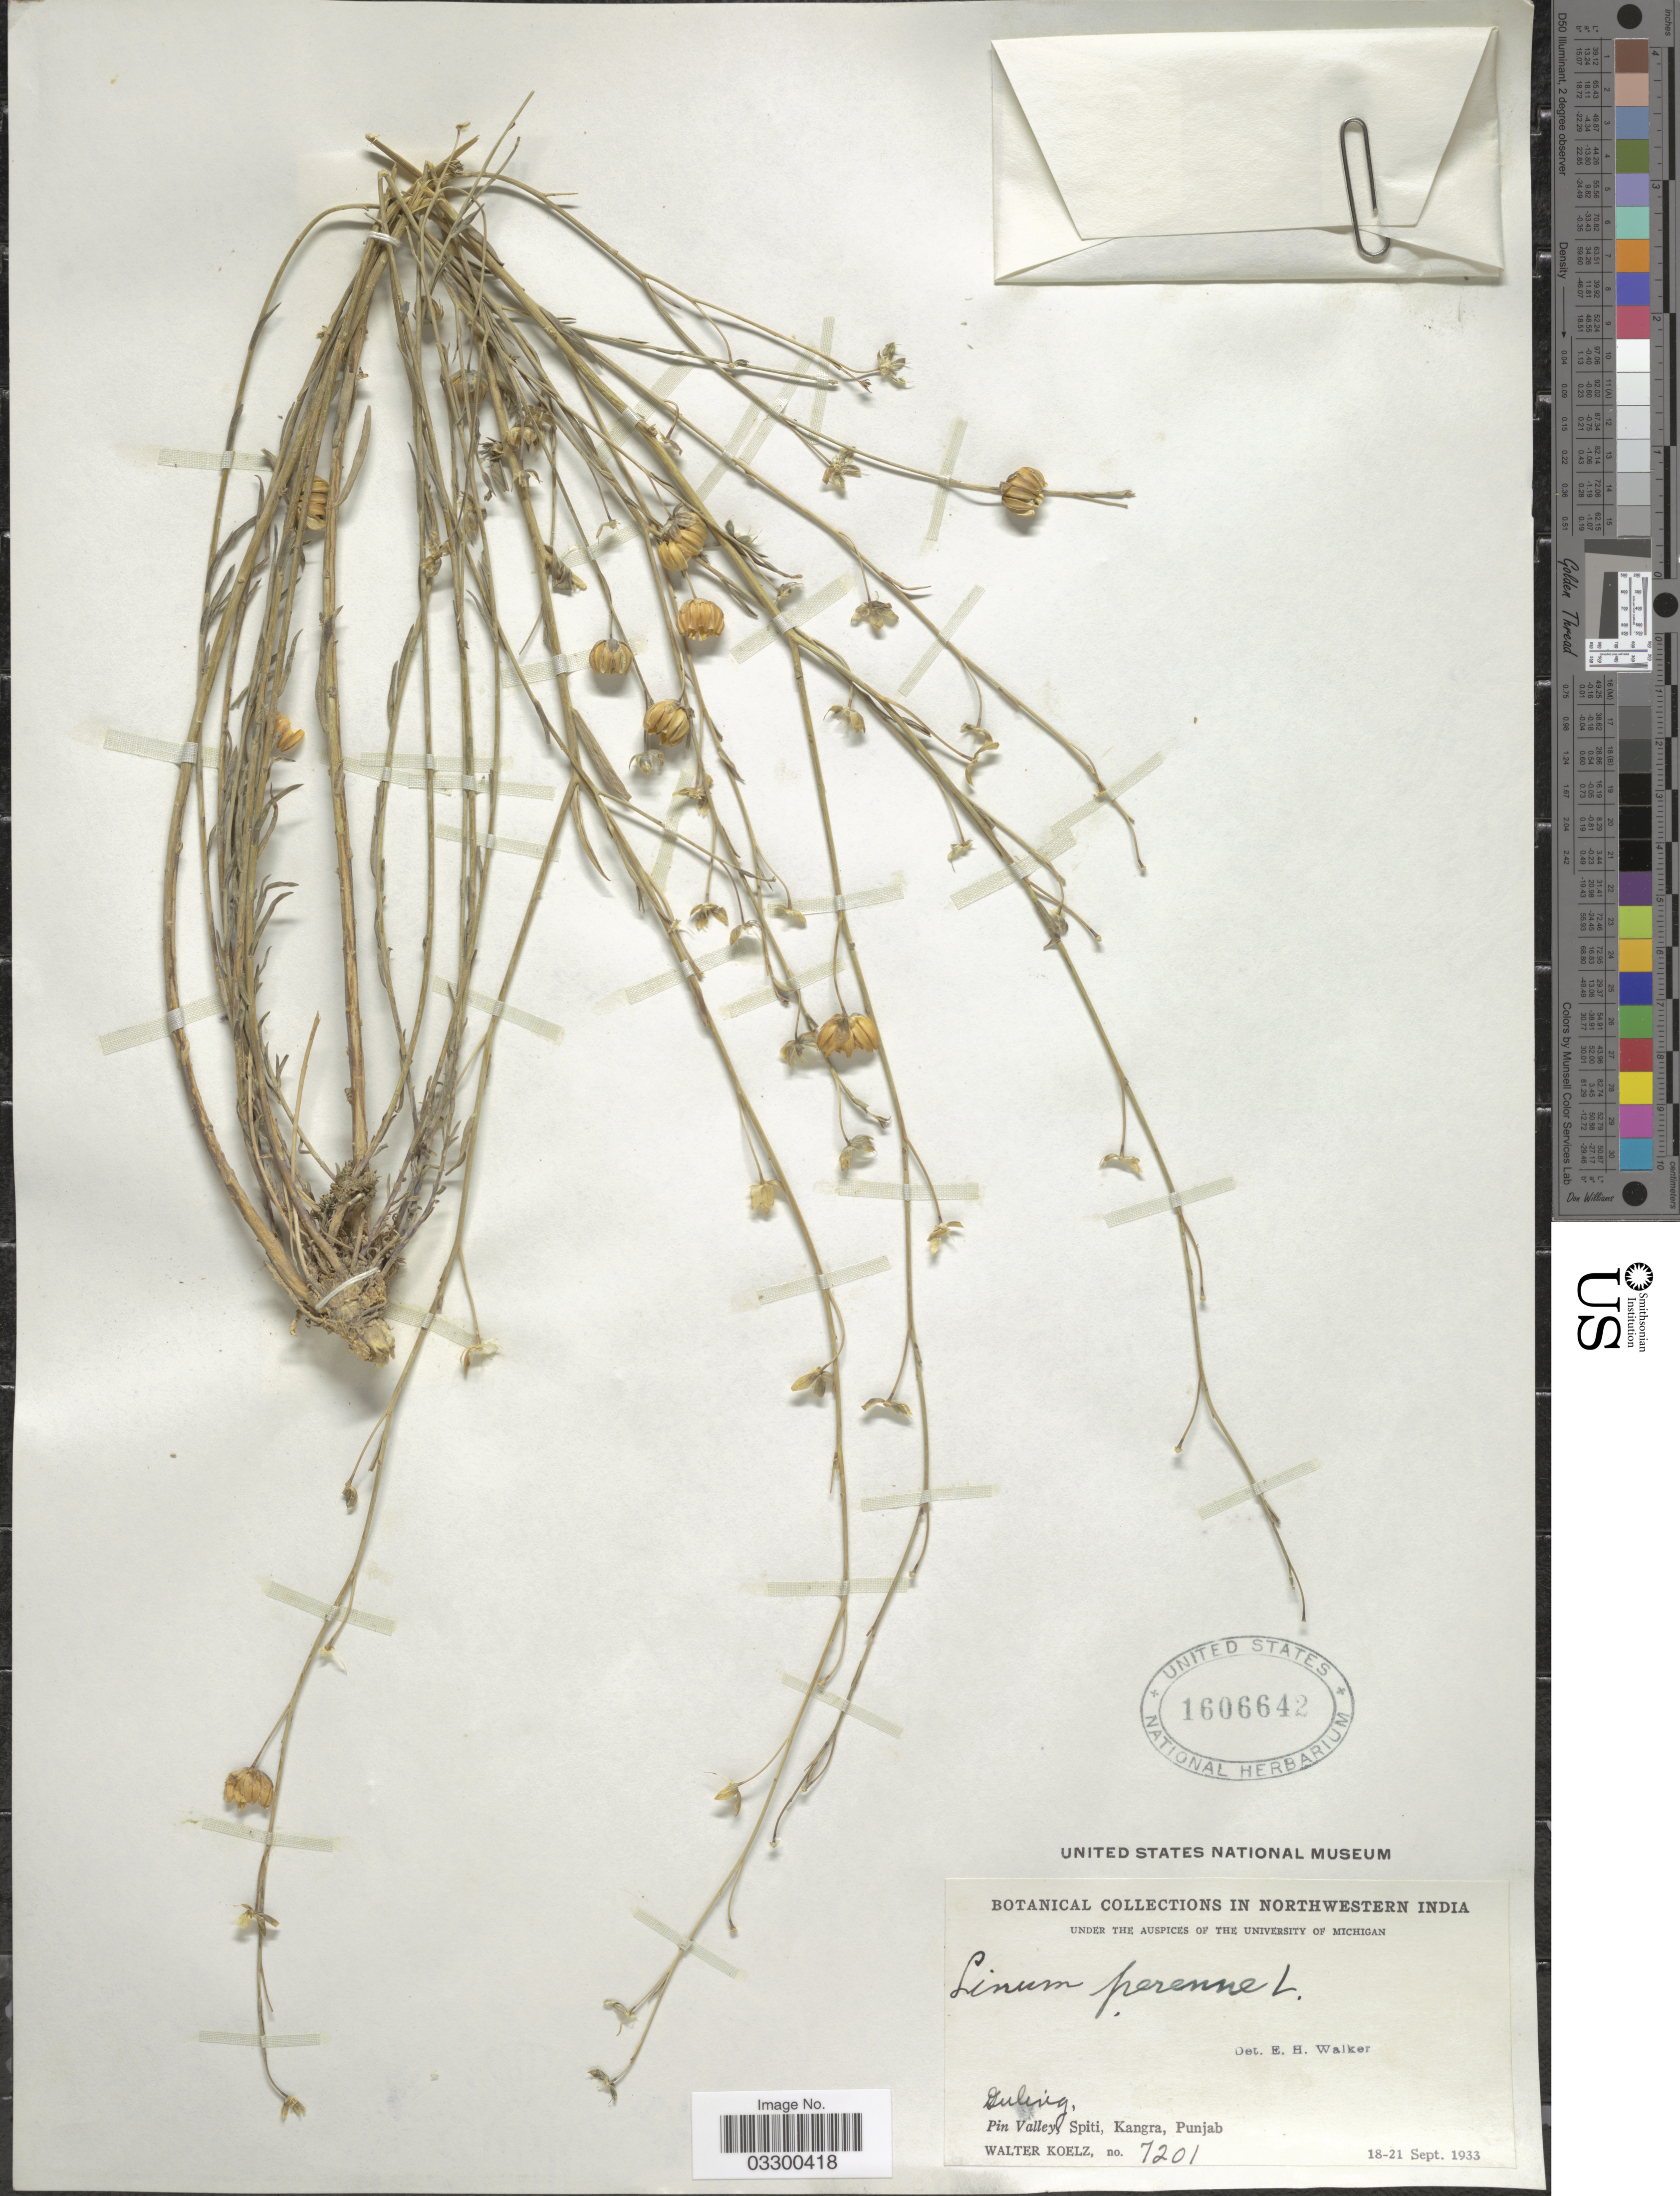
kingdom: Plantae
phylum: Tracheophyta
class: Magnoliopsida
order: Malpighiales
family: Linaceae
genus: Linum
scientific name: Linum perenne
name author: L.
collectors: W. N. Koelz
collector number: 7201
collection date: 1933-09-18/1933-09-21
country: India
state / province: Punjab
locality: Northwestern India. Guling. Pin Valley, Spiti, Kangra.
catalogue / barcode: US 1606642